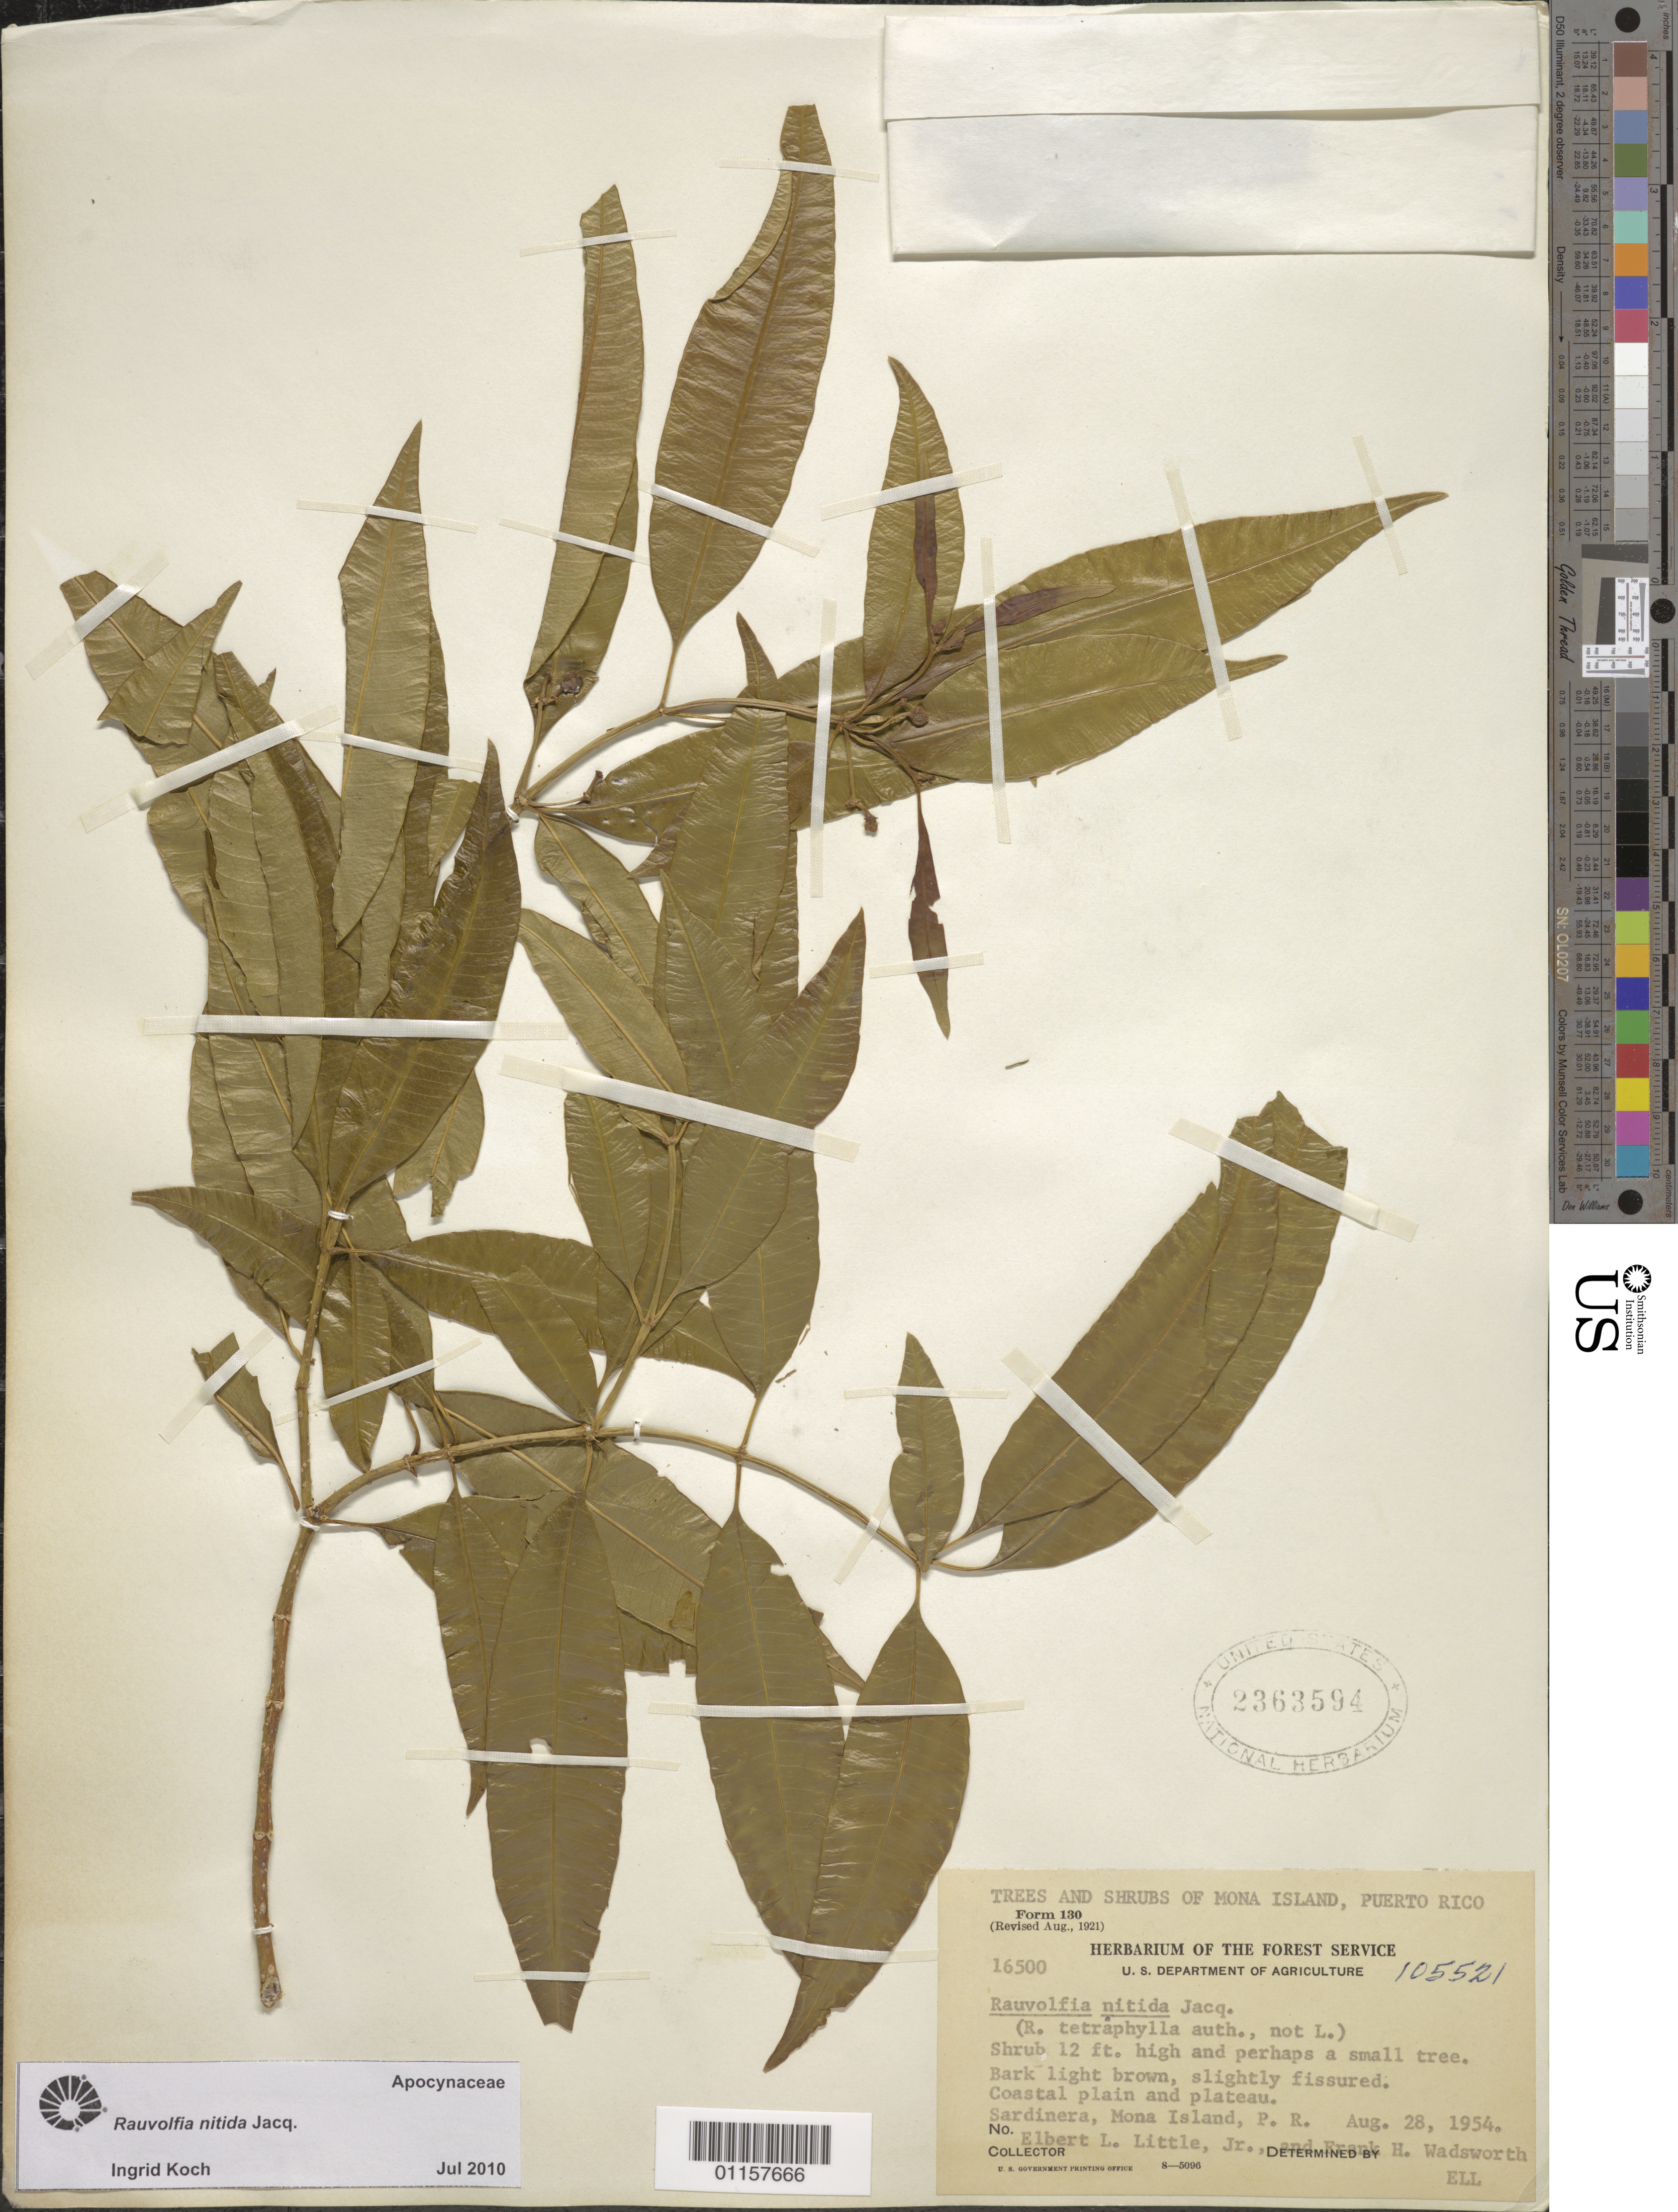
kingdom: Plantae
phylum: Tracheophyta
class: Magnoliopsida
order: Gentianales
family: Apocynaceae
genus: Rauvolfia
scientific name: Rauvolfia nitida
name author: Jacq.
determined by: Koch, I.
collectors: E. L. Little & F. Wadsworth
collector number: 16500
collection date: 1954-08-28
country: Puerto Rico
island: Mona I.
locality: Sardinera.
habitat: Coastal plain and plateau.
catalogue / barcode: US 2363594